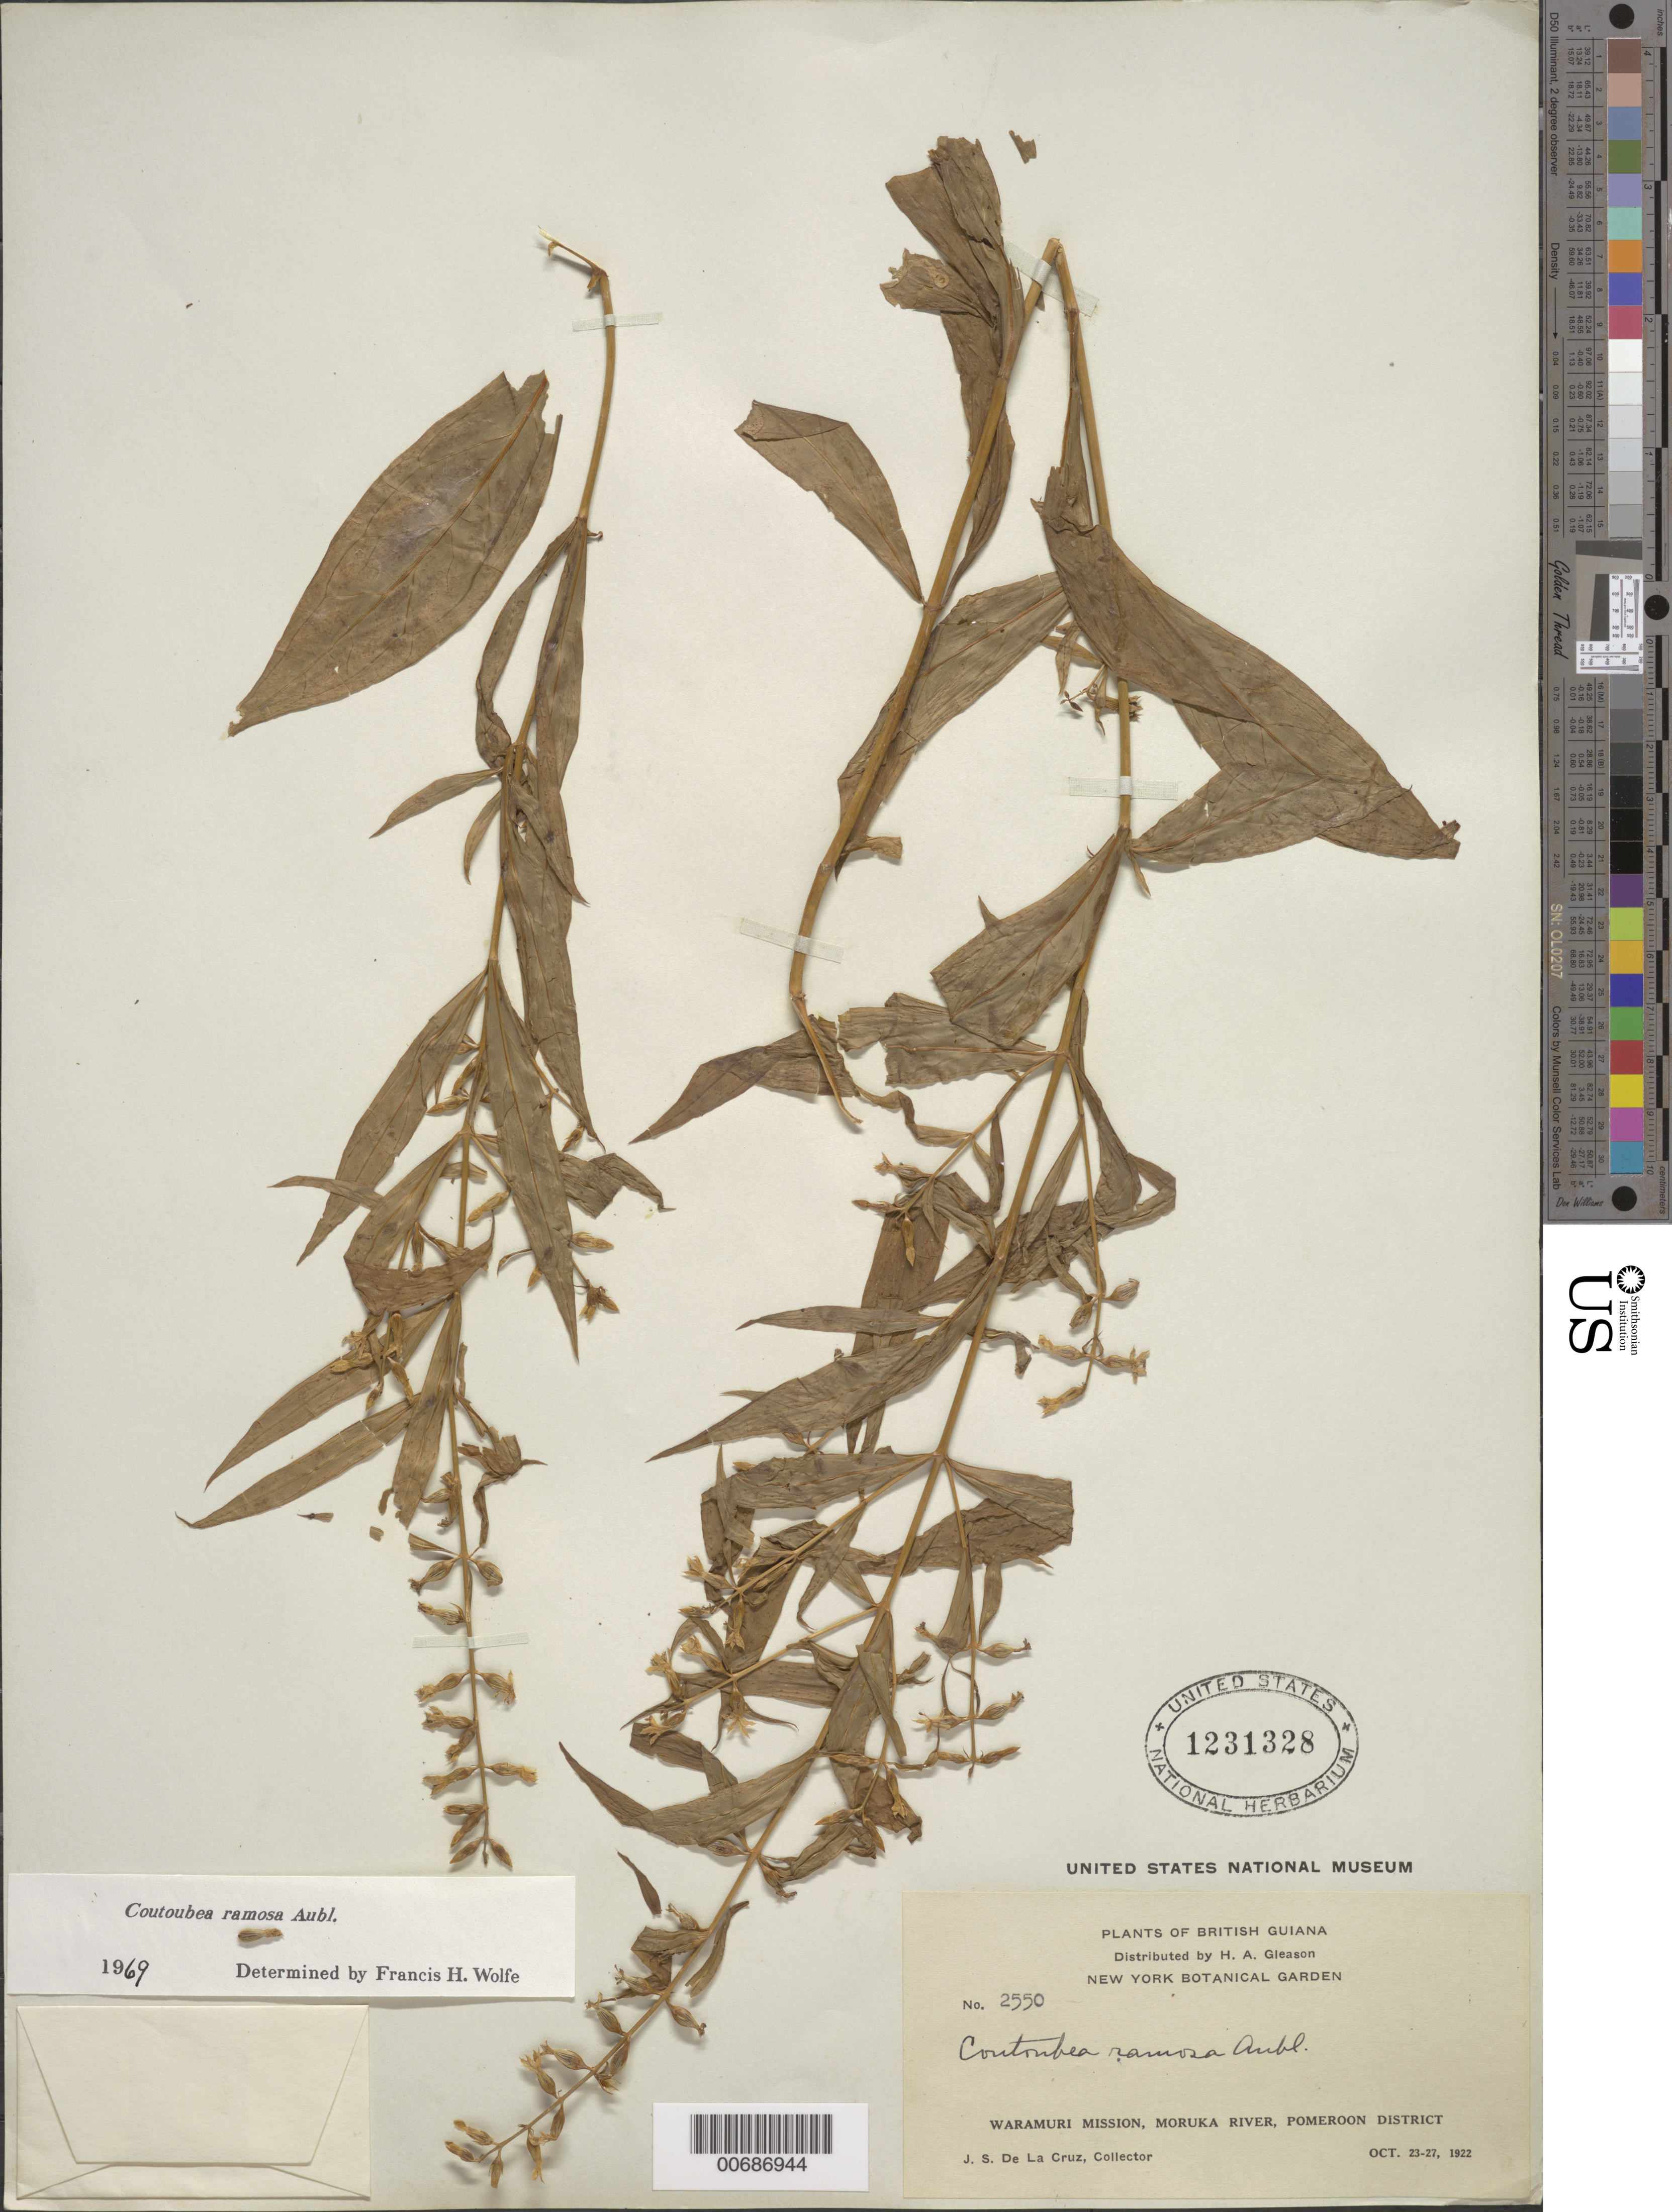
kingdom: Plantae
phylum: Tracheophyta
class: Magnoliopsida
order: Gentianales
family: Gentianaceae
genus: Coutoubea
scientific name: Coutoubea ramosa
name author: Aubl.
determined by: Wolfe, F. H.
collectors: J. S. de la Cruz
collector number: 2550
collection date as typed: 23-Oct-22 to 27-Oct-22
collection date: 1922-10-23/1922-10-27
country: Guyana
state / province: Pomeroon-Supenaam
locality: Waramuri Mission, Moruka R., Pomeroon Dist.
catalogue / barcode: US 1231328